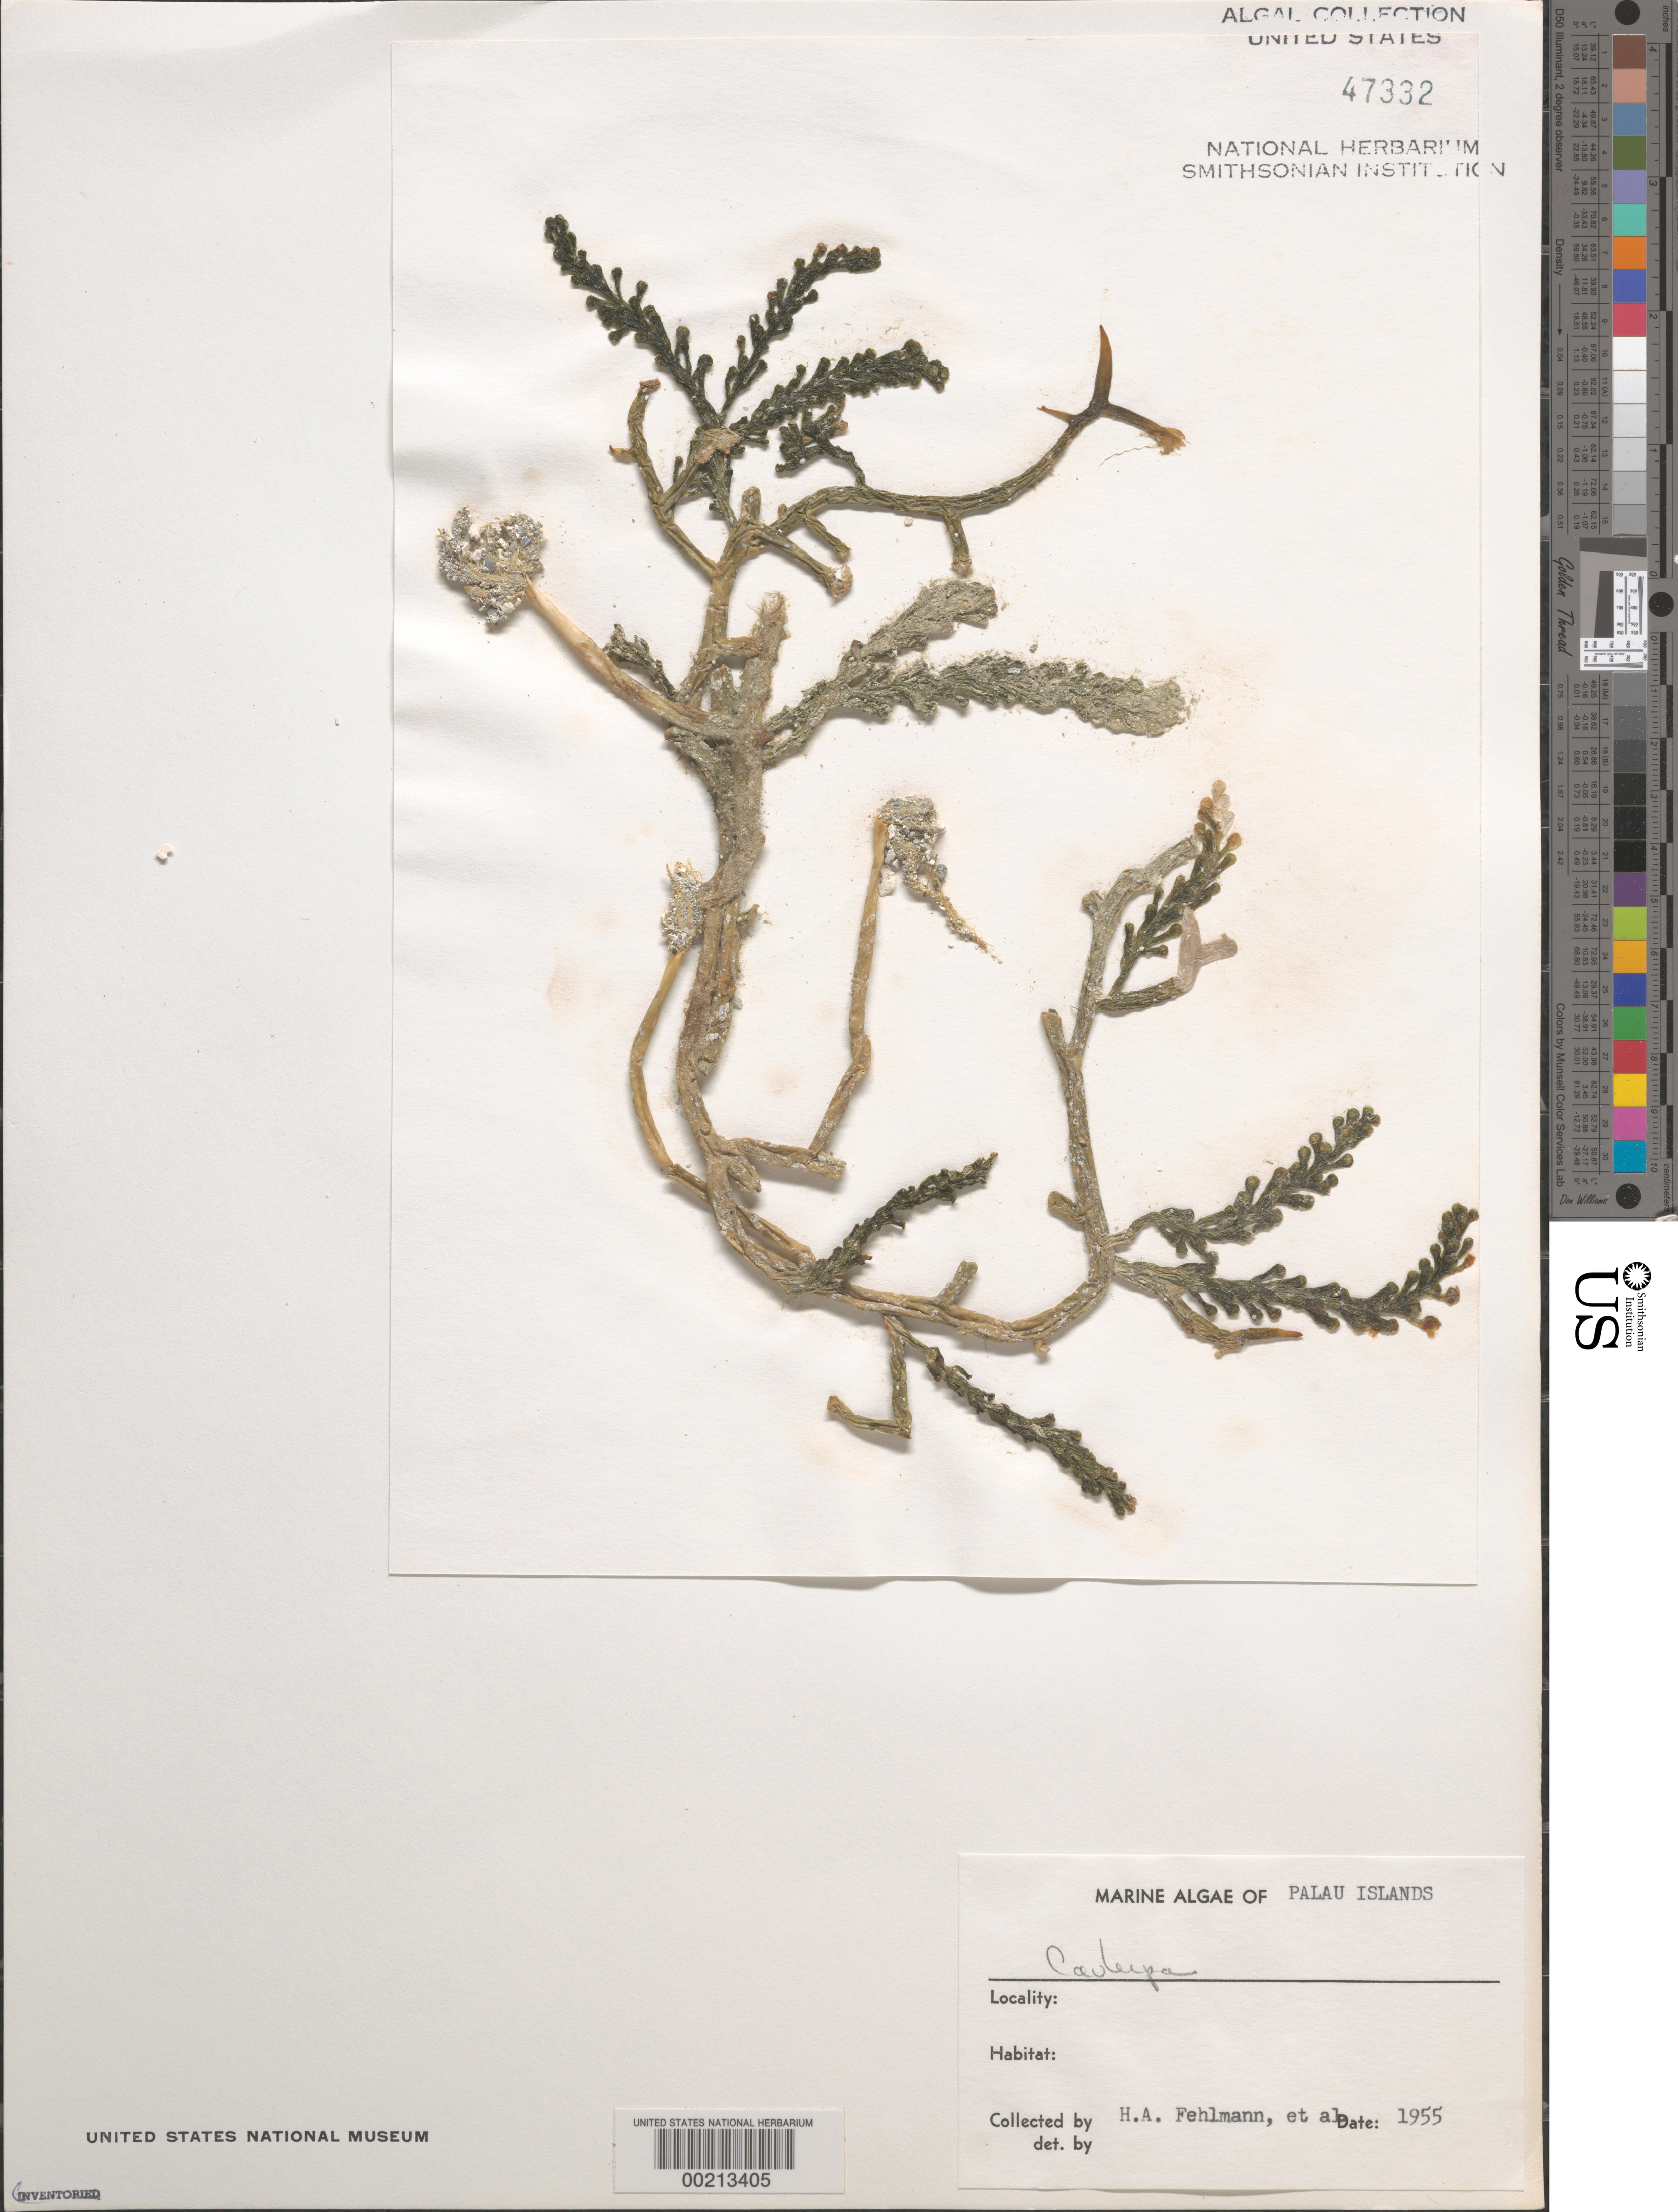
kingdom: Plantae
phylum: Chlorophyta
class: Ulvophyceae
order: Bryopsidales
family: Caulerpaceae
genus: Caulerpa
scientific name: Caulerpa sp.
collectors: H. Fehlmann et al.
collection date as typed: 1955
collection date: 1955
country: Palau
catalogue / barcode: US 47332